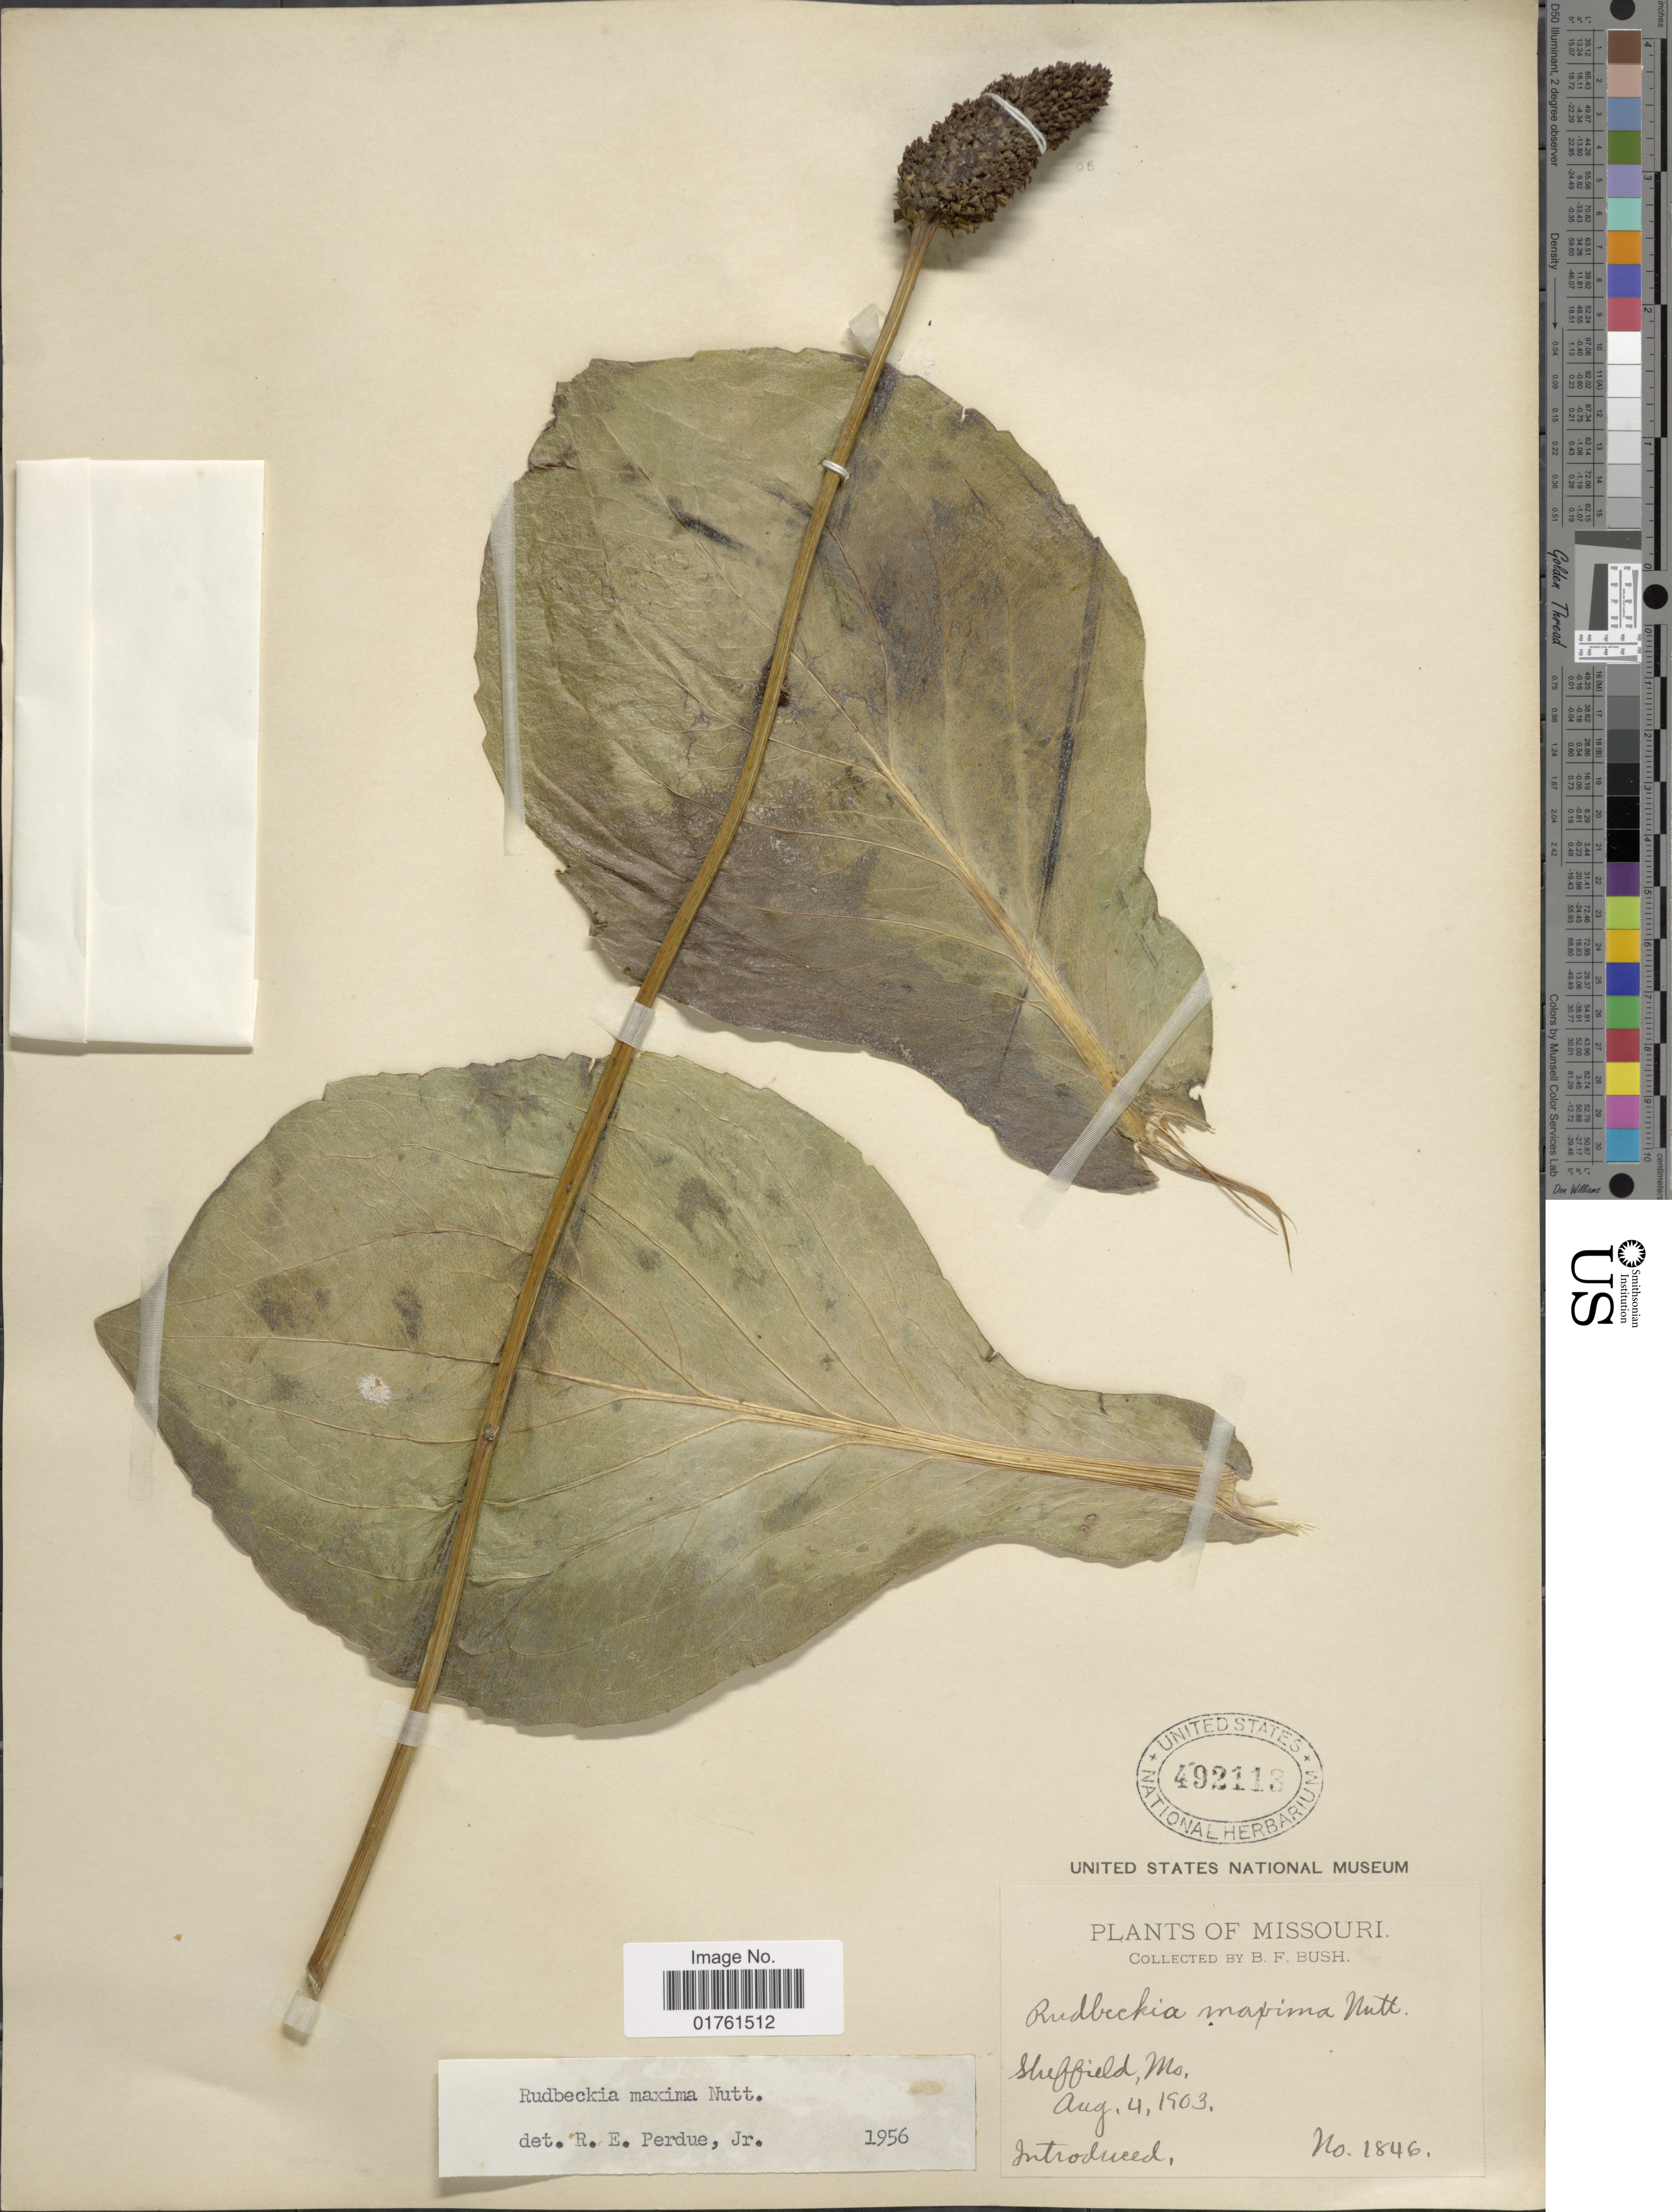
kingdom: Plantae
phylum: Tracheophyta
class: Magnoliopsida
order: Asterales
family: Asteraceae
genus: Rudbeckia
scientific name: Rudbeckia maxima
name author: Nutt.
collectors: B. F. Bush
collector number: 1846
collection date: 1903-08-04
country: United States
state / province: Missouri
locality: Sheffield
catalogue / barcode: US 492113